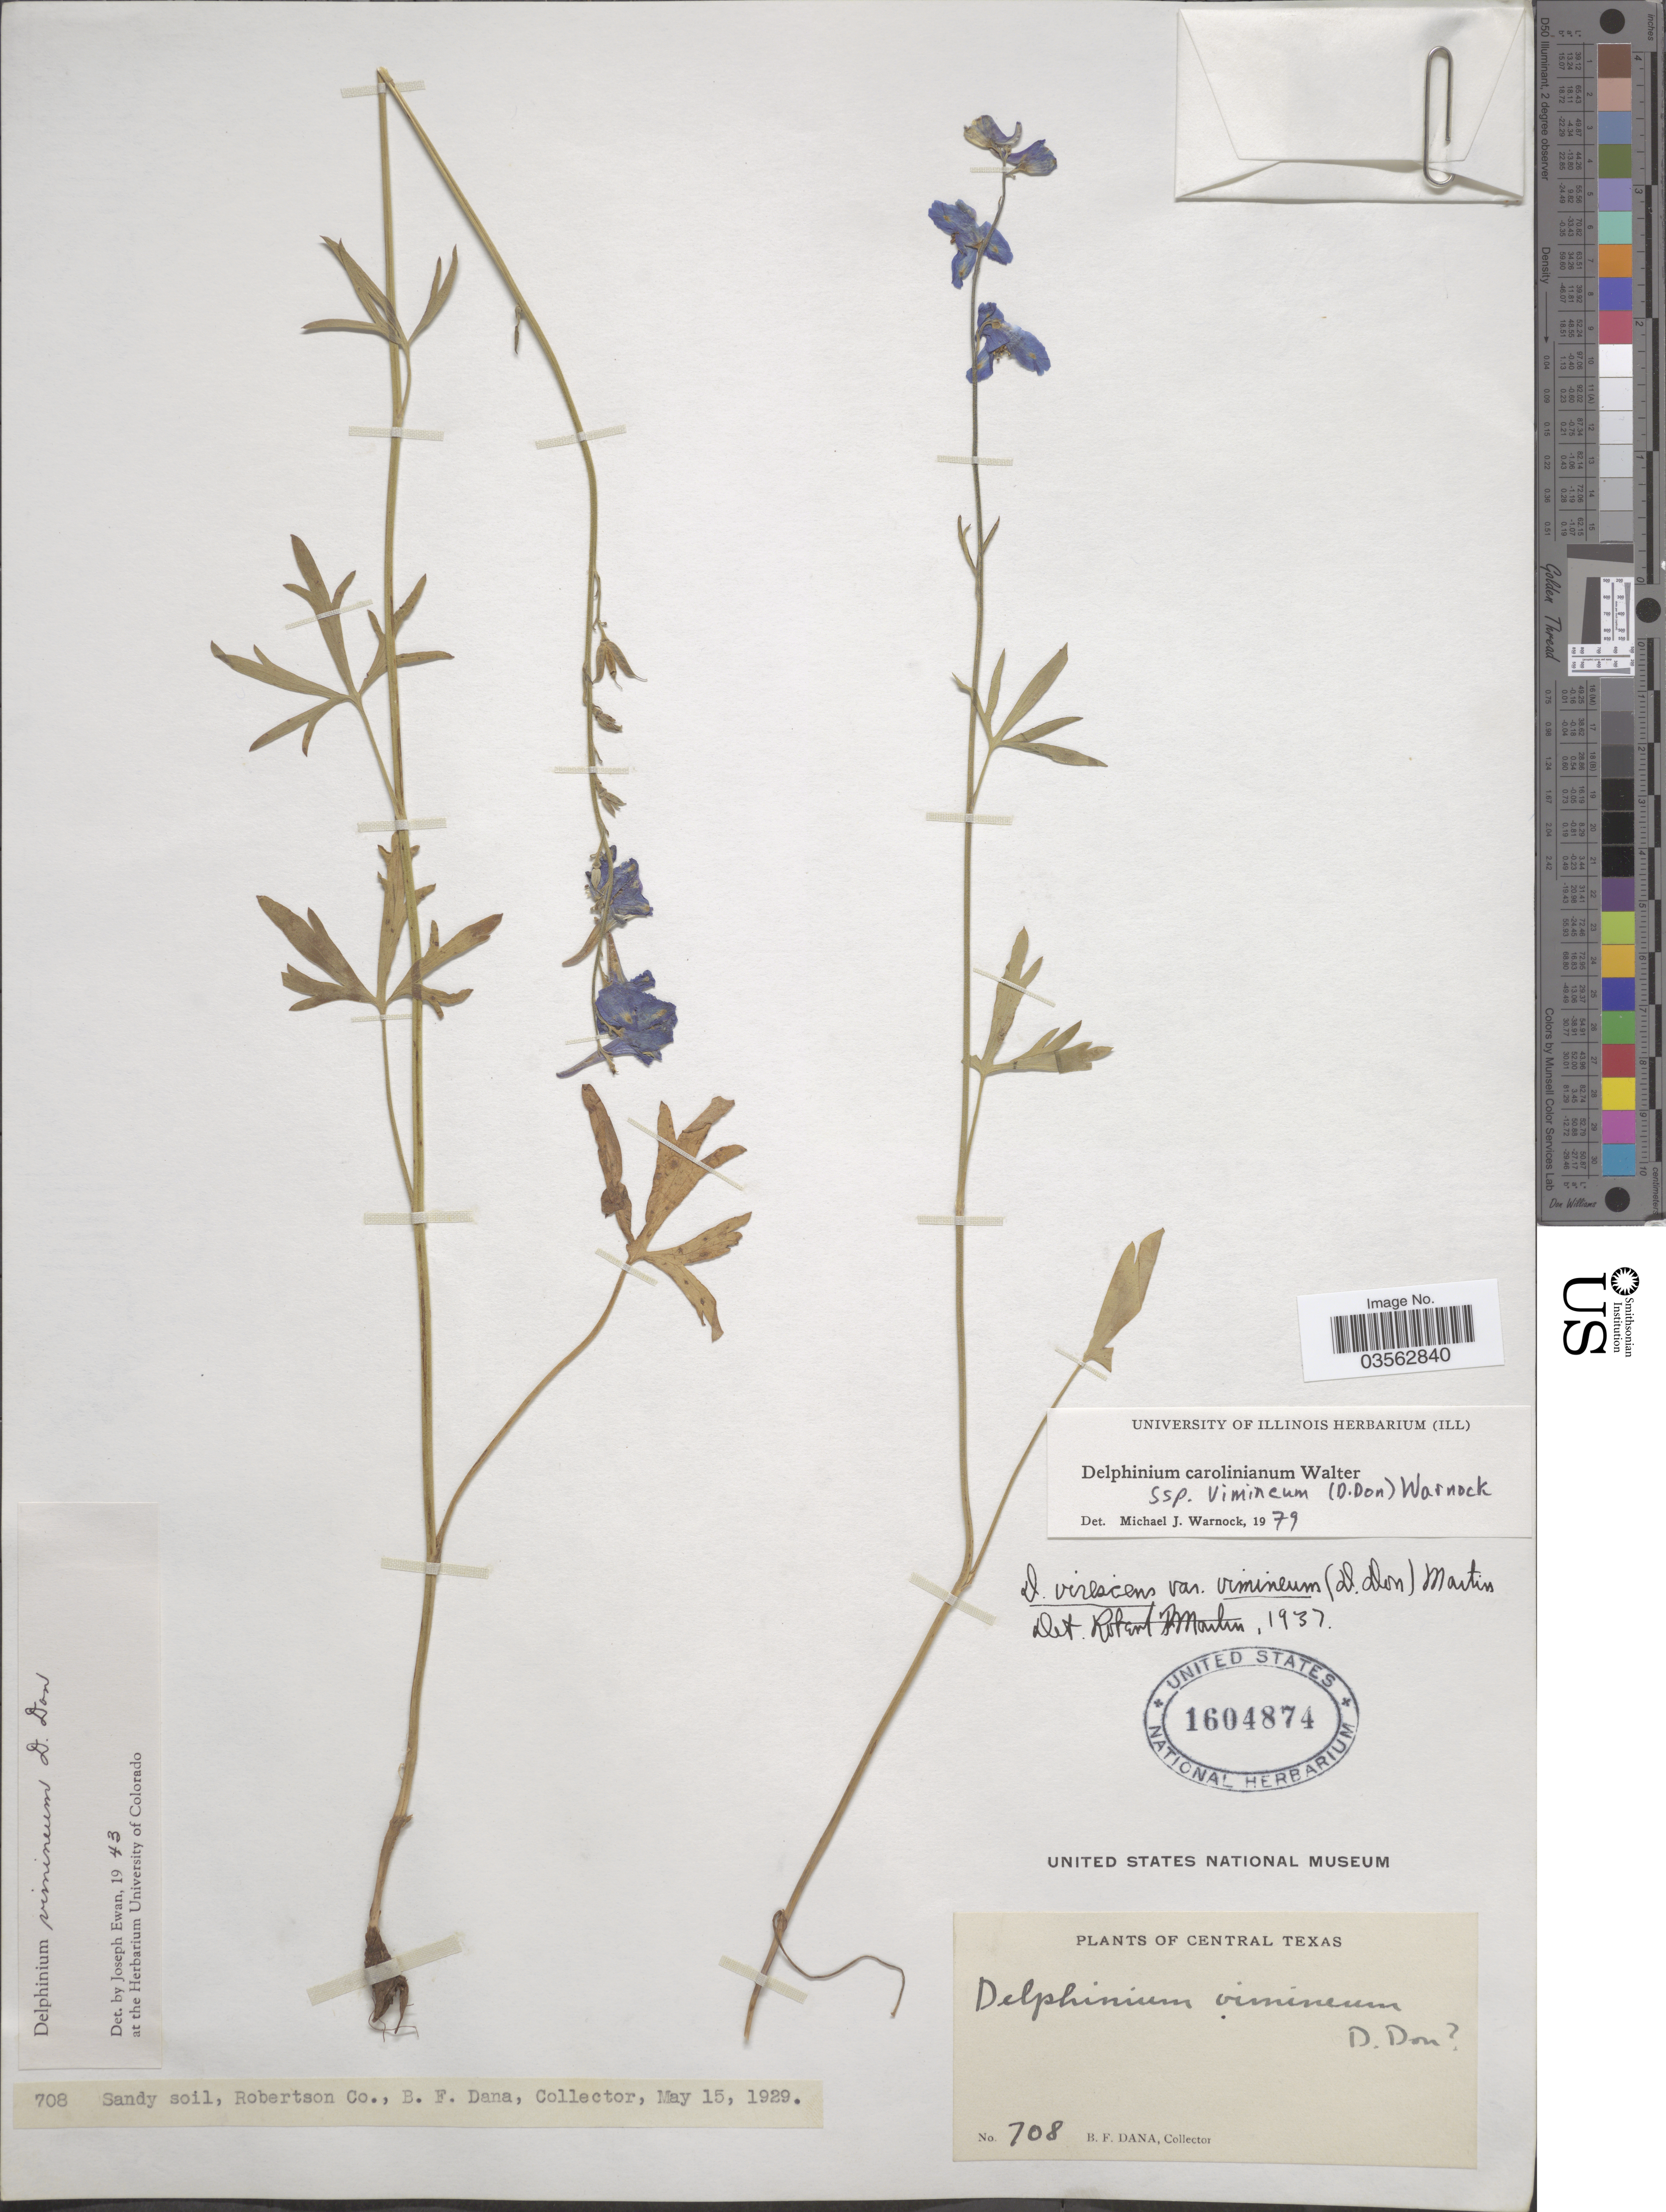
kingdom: Plantae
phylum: Tracheophyta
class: Magnoliopsida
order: Ranunculales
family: Ranunculaceae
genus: Delphinium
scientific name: Delphinium carolinianum subsp. vimineum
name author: Walter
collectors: B. Dana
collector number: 708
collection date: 1929-05-15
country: United States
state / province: Texas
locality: Robertson Co. Central Texas.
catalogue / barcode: US 1604874